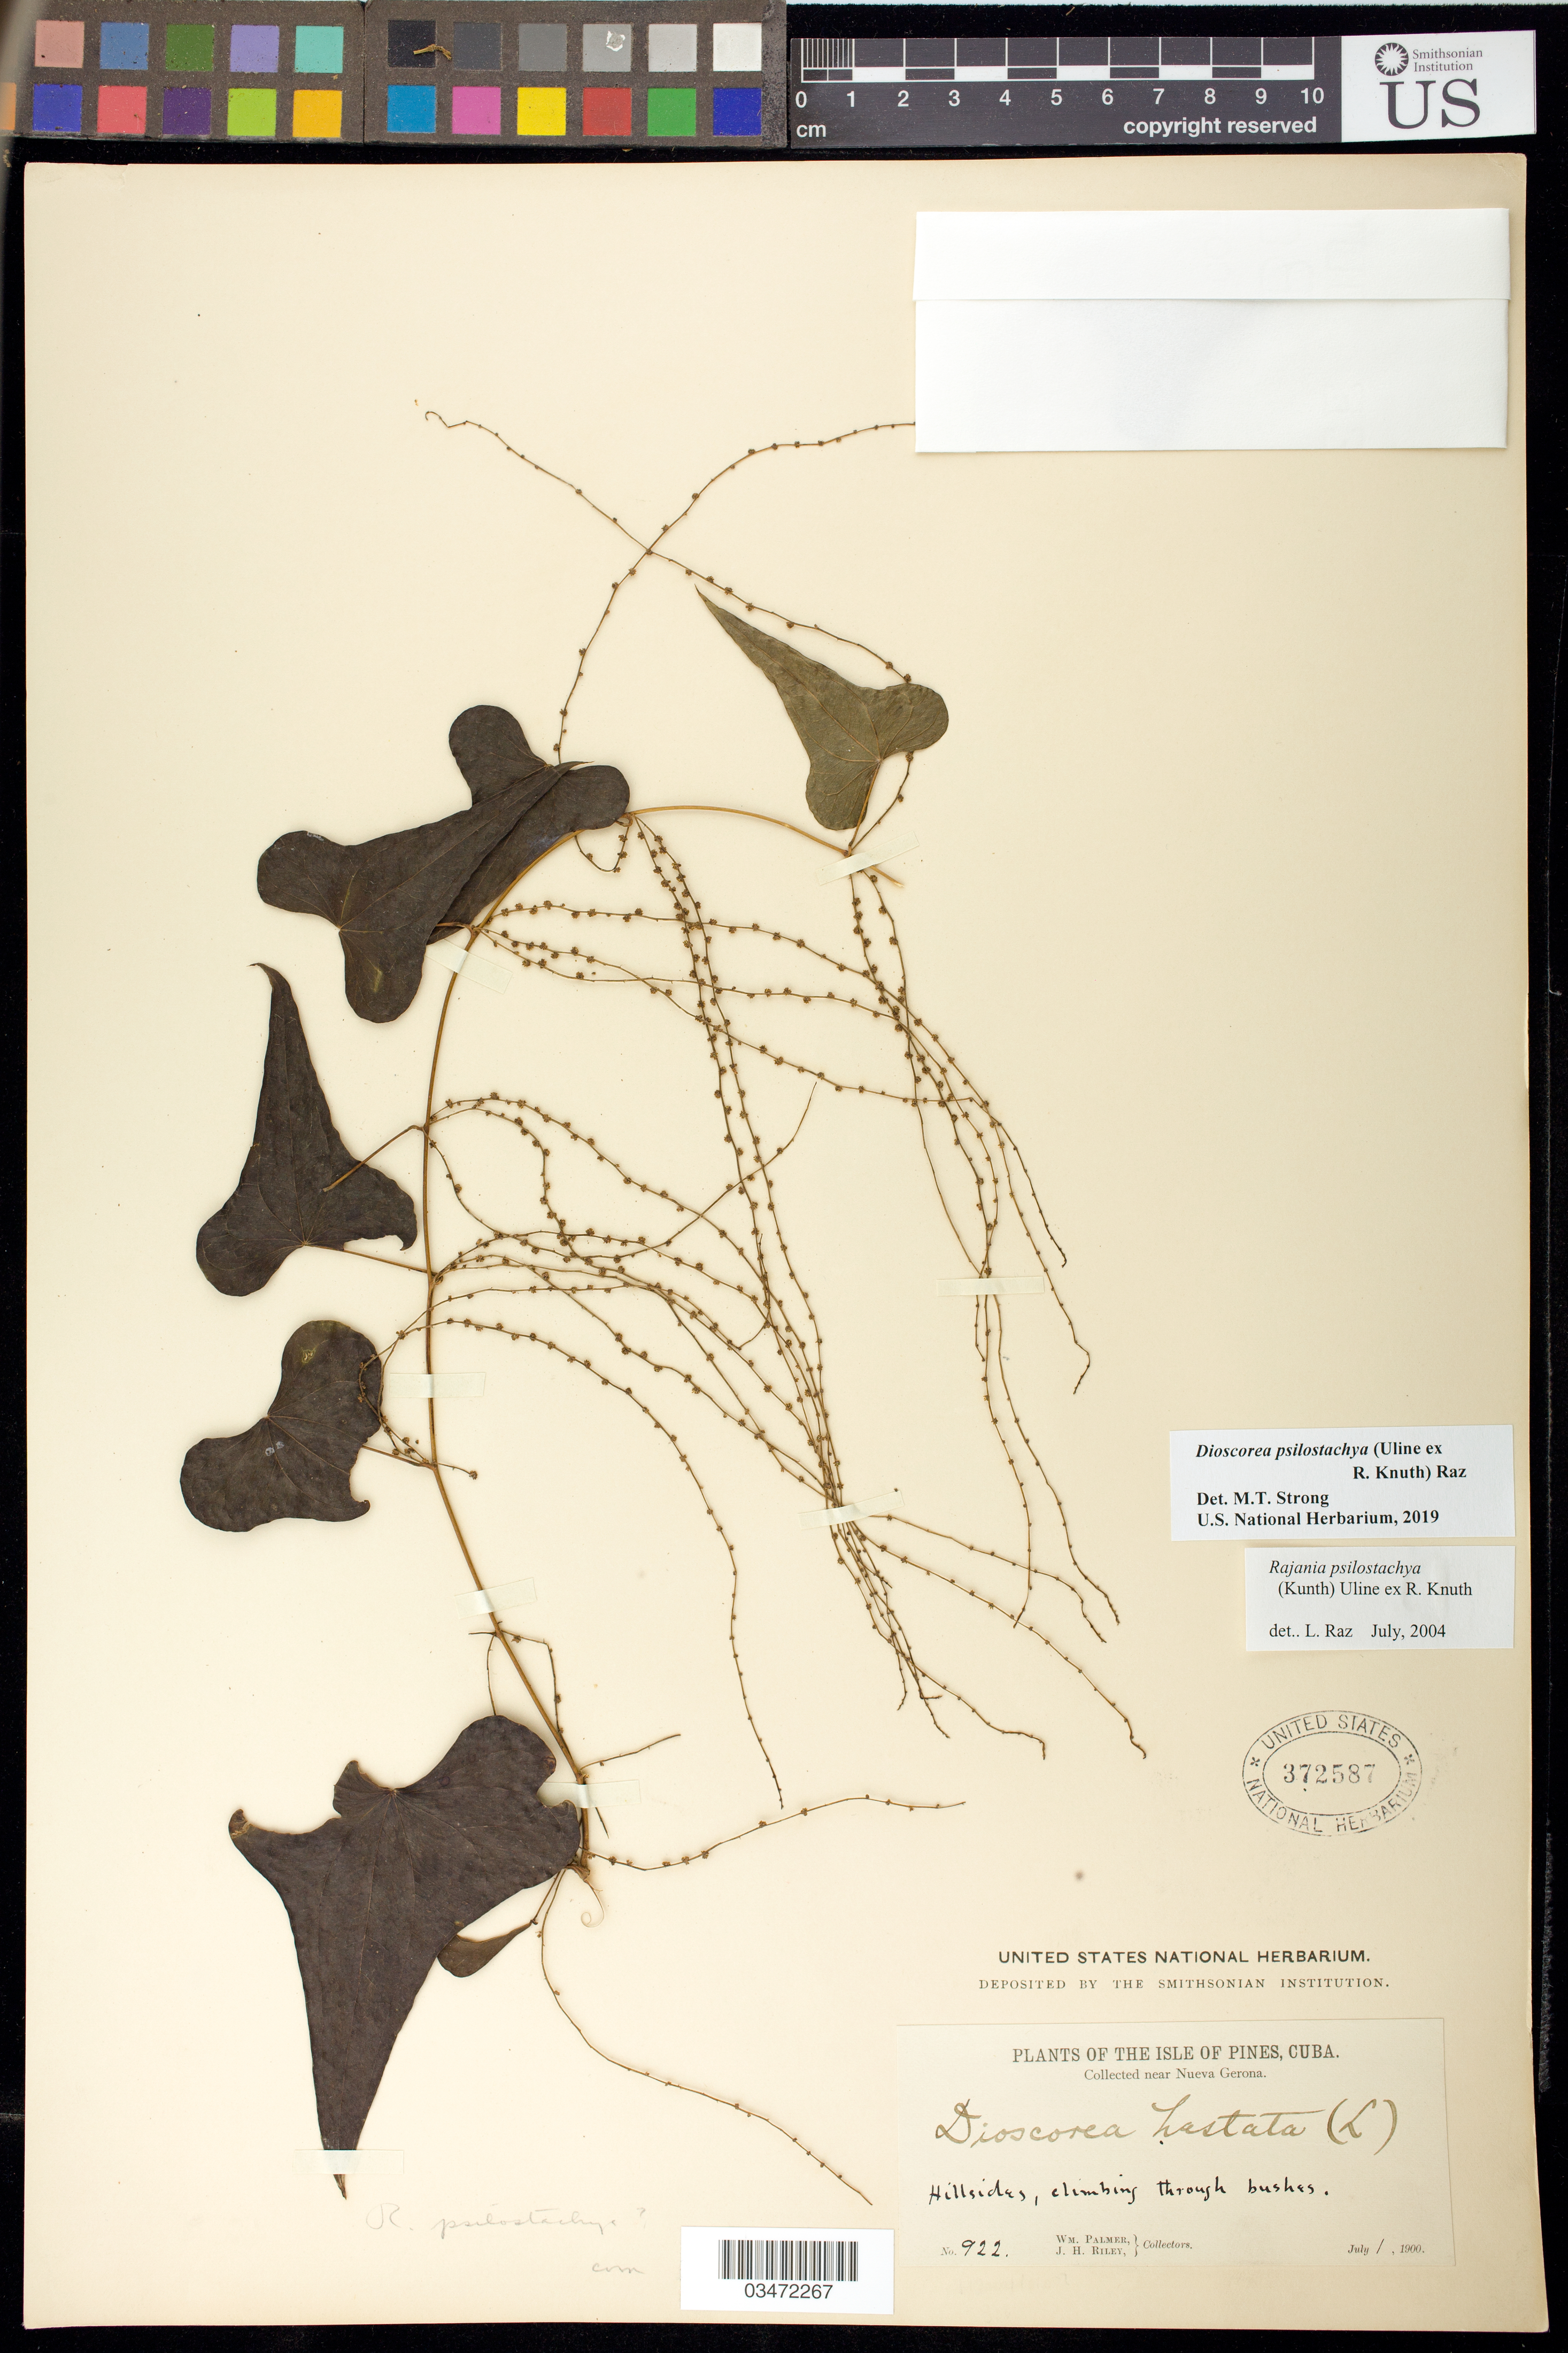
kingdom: Plantae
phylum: Tracheophyta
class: Liliopsida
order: Dioscoreales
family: Dioscoreaceae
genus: Dioscorea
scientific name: Dioscorea psilostachya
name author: (Kunth) Raz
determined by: Strong, M. T., (US), Smithsonian Institution - National Museum of Natural History (UNITED STATES)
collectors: W. Palmer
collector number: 922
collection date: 1900-07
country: Cuba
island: Isla de la Javentud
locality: Isle of Pines. Nueva Gerona, near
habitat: Hillsides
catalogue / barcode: US 372587